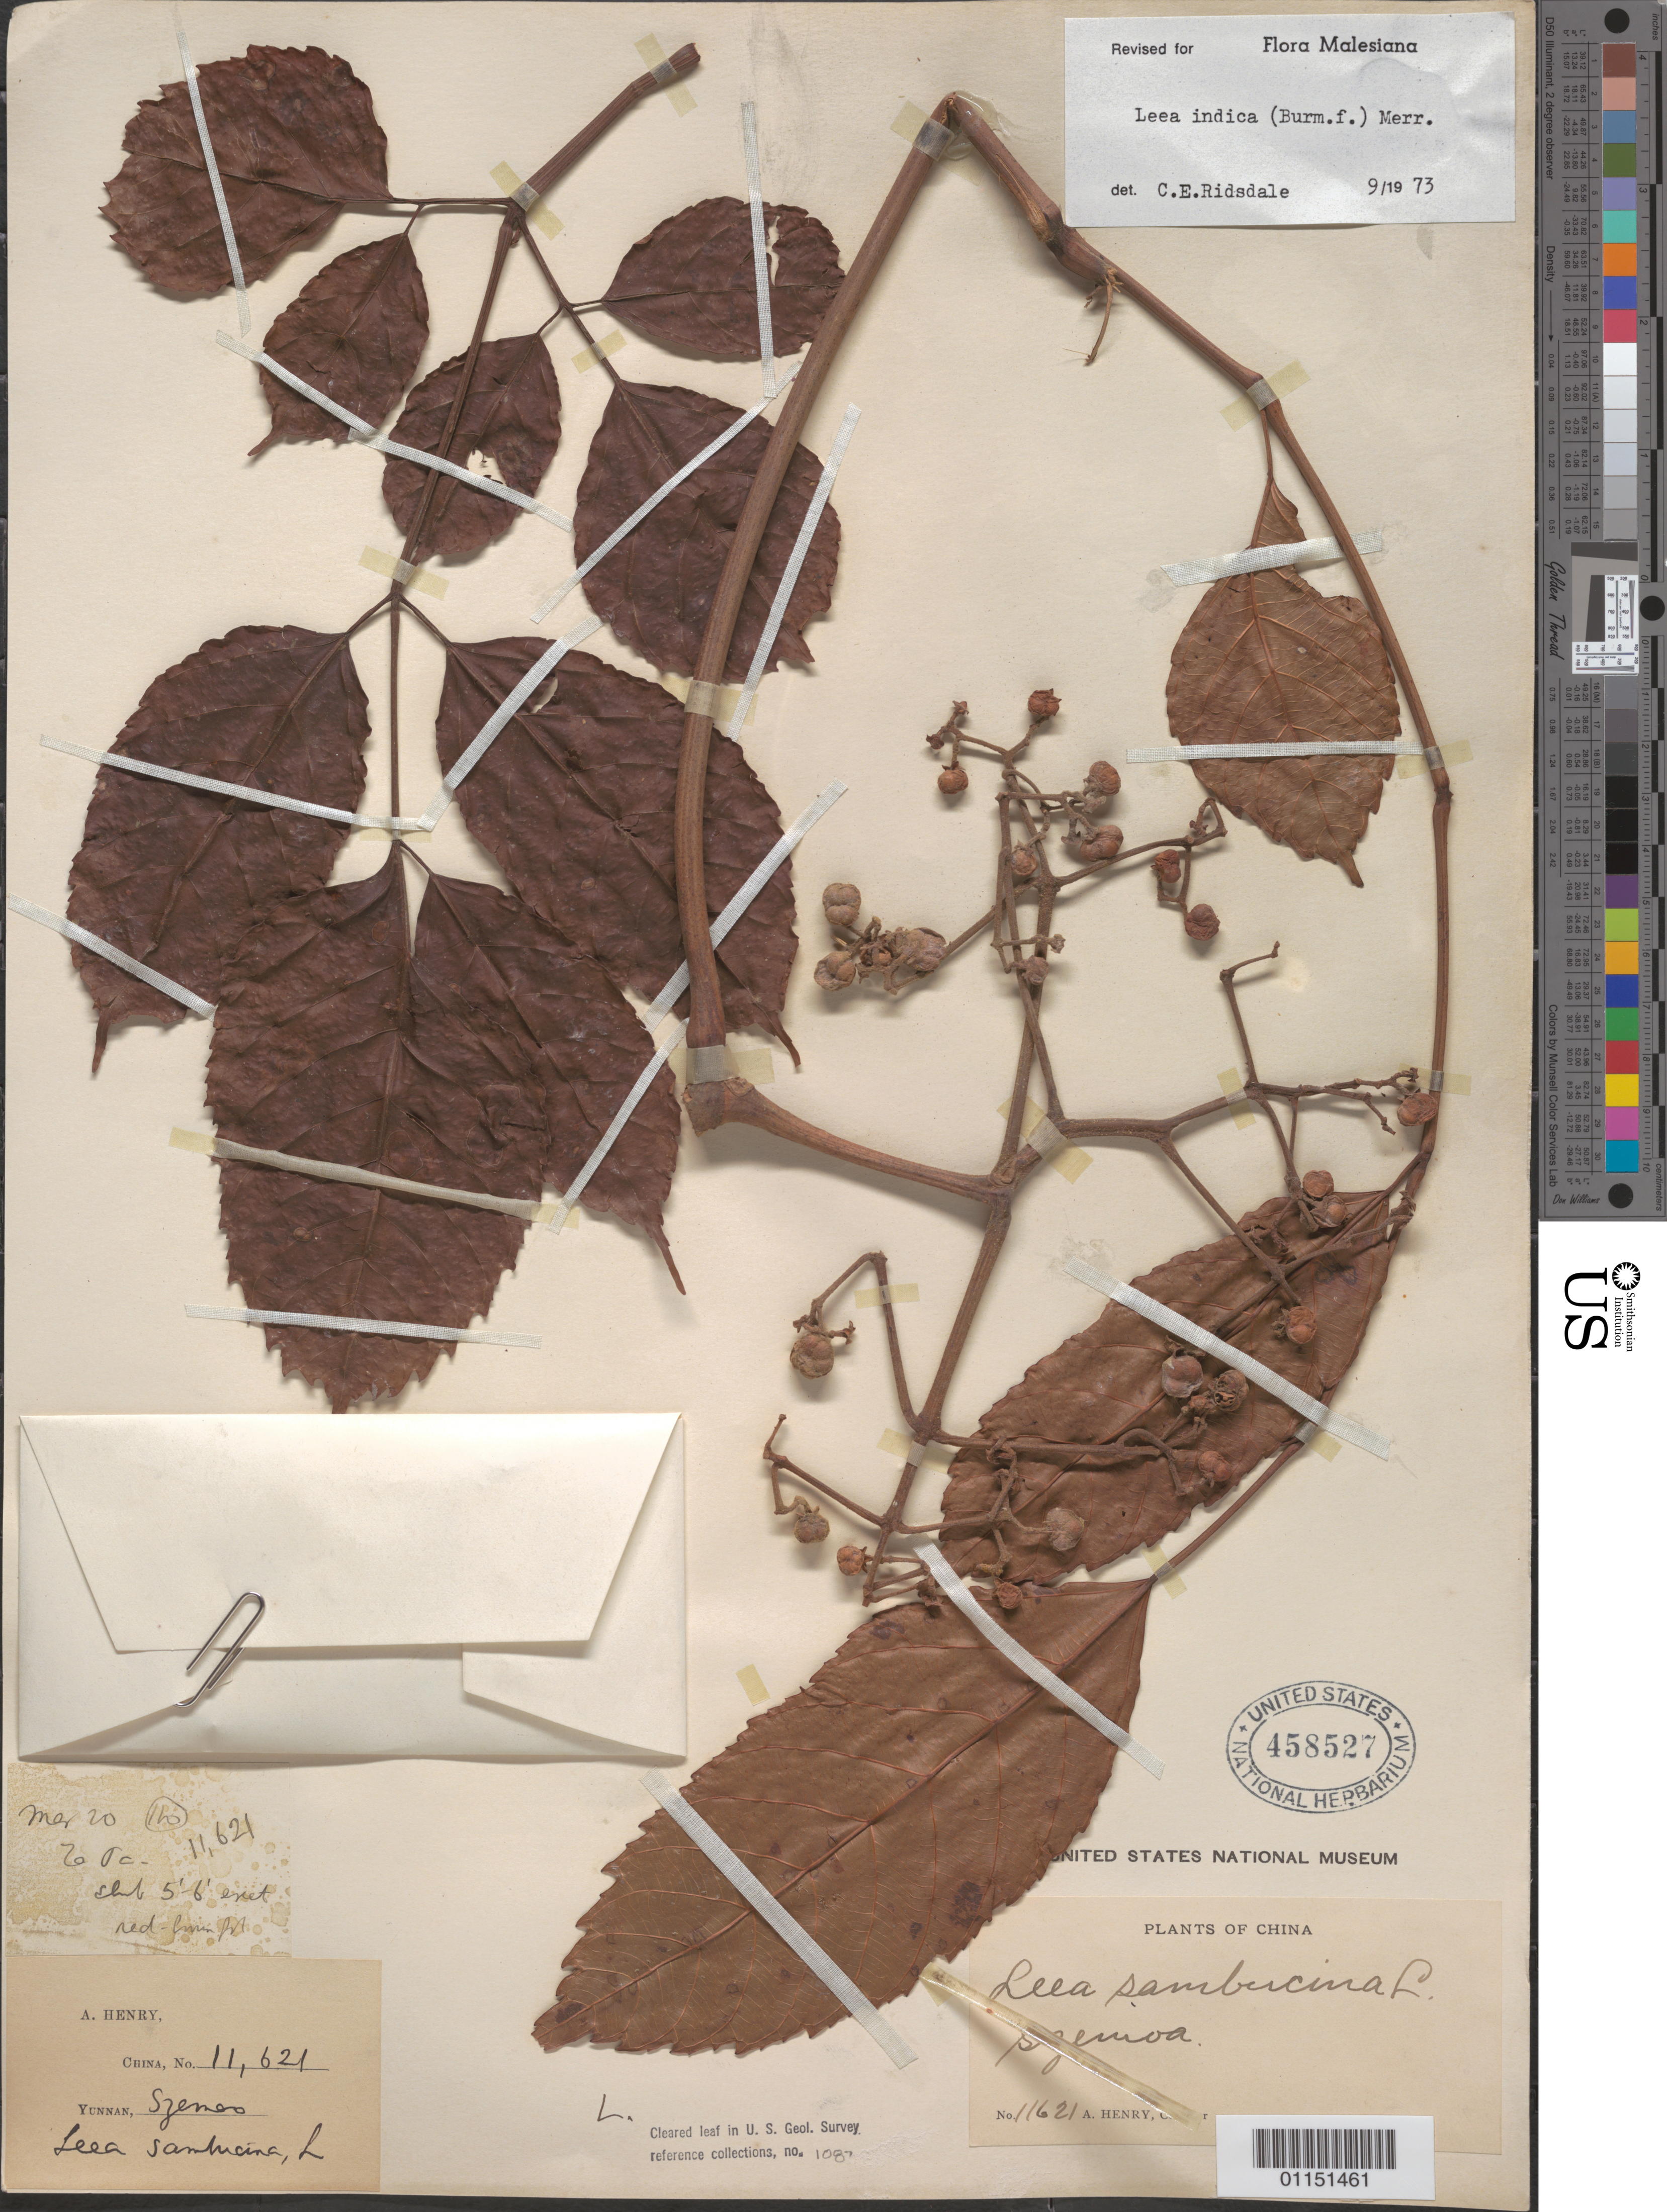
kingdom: Plantae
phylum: Tracheophyta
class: Magnoliopsida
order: Vitales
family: Vitaceae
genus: Leea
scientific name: Leea indica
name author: (Burm. f.) Merr.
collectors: A. Henry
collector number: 11621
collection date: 1885/1888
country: China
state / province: Yunnan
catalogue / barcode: US 458527